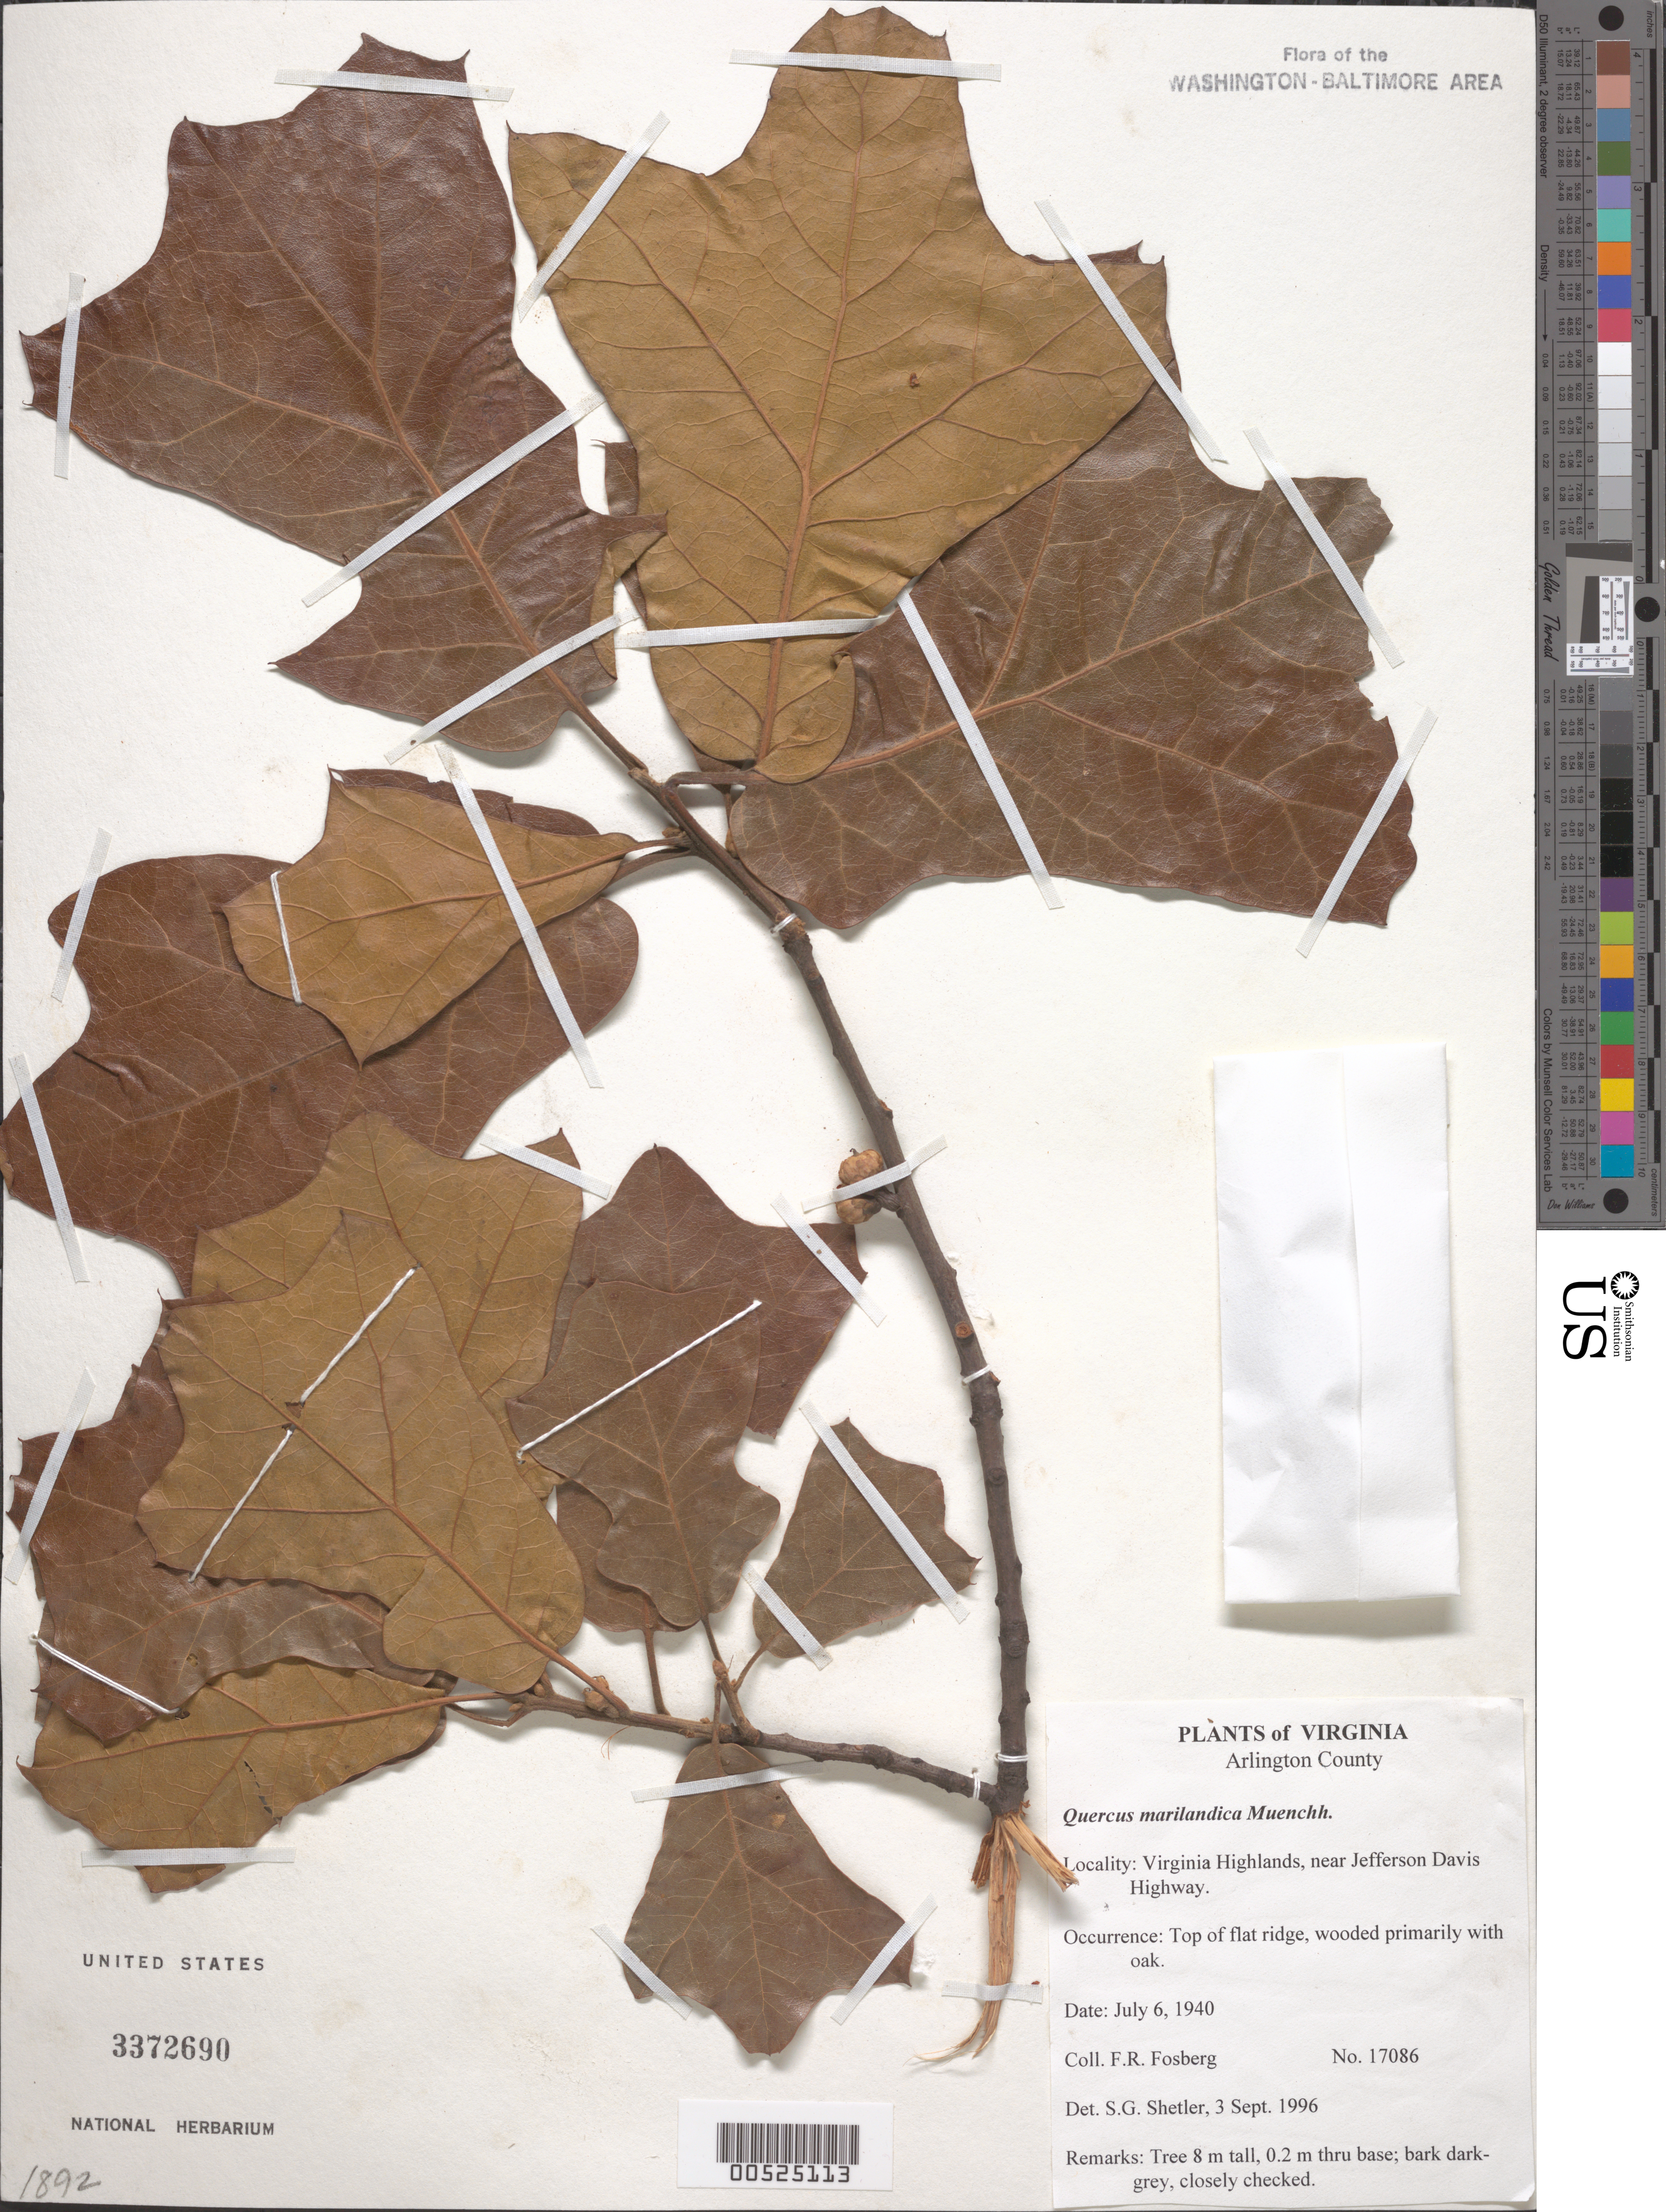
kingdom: Plantae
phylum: Tracheophyta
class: Magnoliopsida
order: Fagales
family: Fagaceae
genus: Quercus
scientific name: Quercus marilandica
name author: (L.) Münchh.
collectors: F. R. Fosberg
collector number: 17086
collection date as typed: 06 Jul 1940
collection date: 1940-07-06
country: United States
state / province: Virginia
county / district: Arlington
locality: Virginia Highlands, near Jefferson Davis Highway.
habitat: Top of flat ridge, wooded primarily with oak.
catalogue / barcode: US 3372690